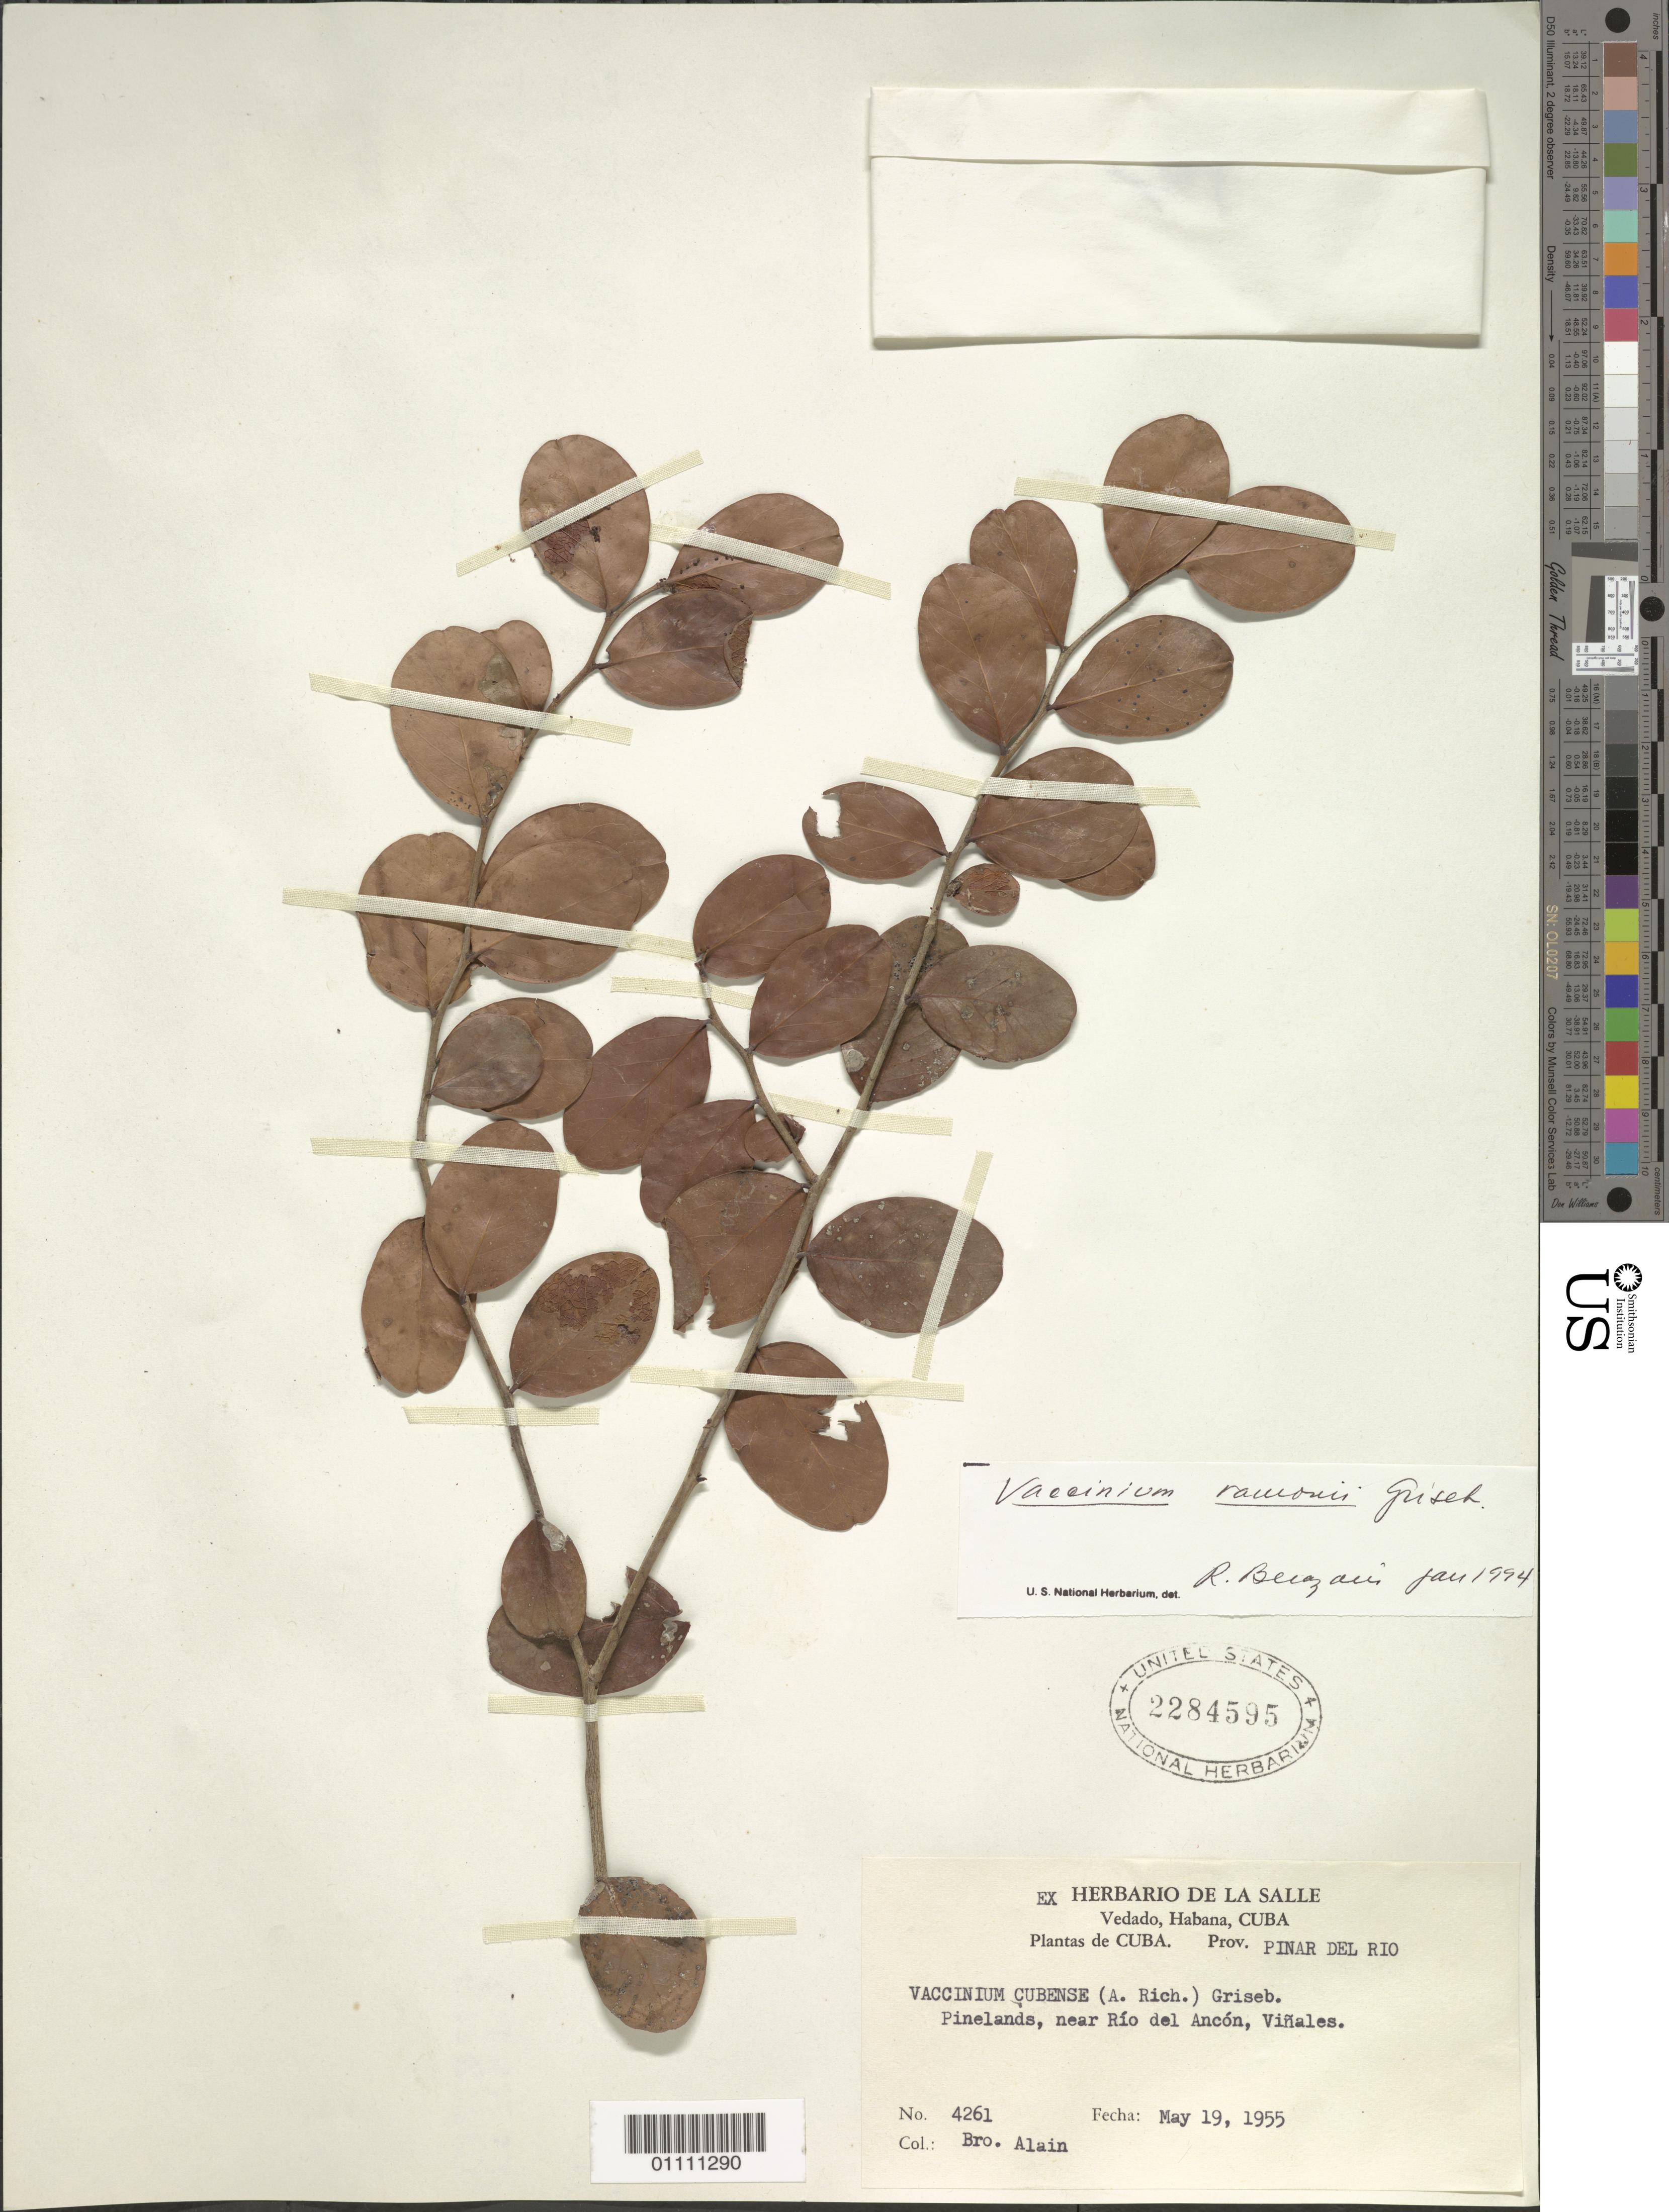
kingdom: Plantae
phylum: Tracheophyta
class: Magnoliopsida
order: Ericales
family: Ericaceae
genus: Vaccinium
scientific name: Vaccinium ramonii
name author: Griseb.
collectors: A. H. Liogier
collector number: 4261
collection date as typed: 19 May 1955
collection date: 1955-05-19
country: Cuba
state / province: Pinar del Rio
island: Cuba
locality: Pinelands, near Rio del Ancon, Vinales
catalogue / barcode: US 2284595